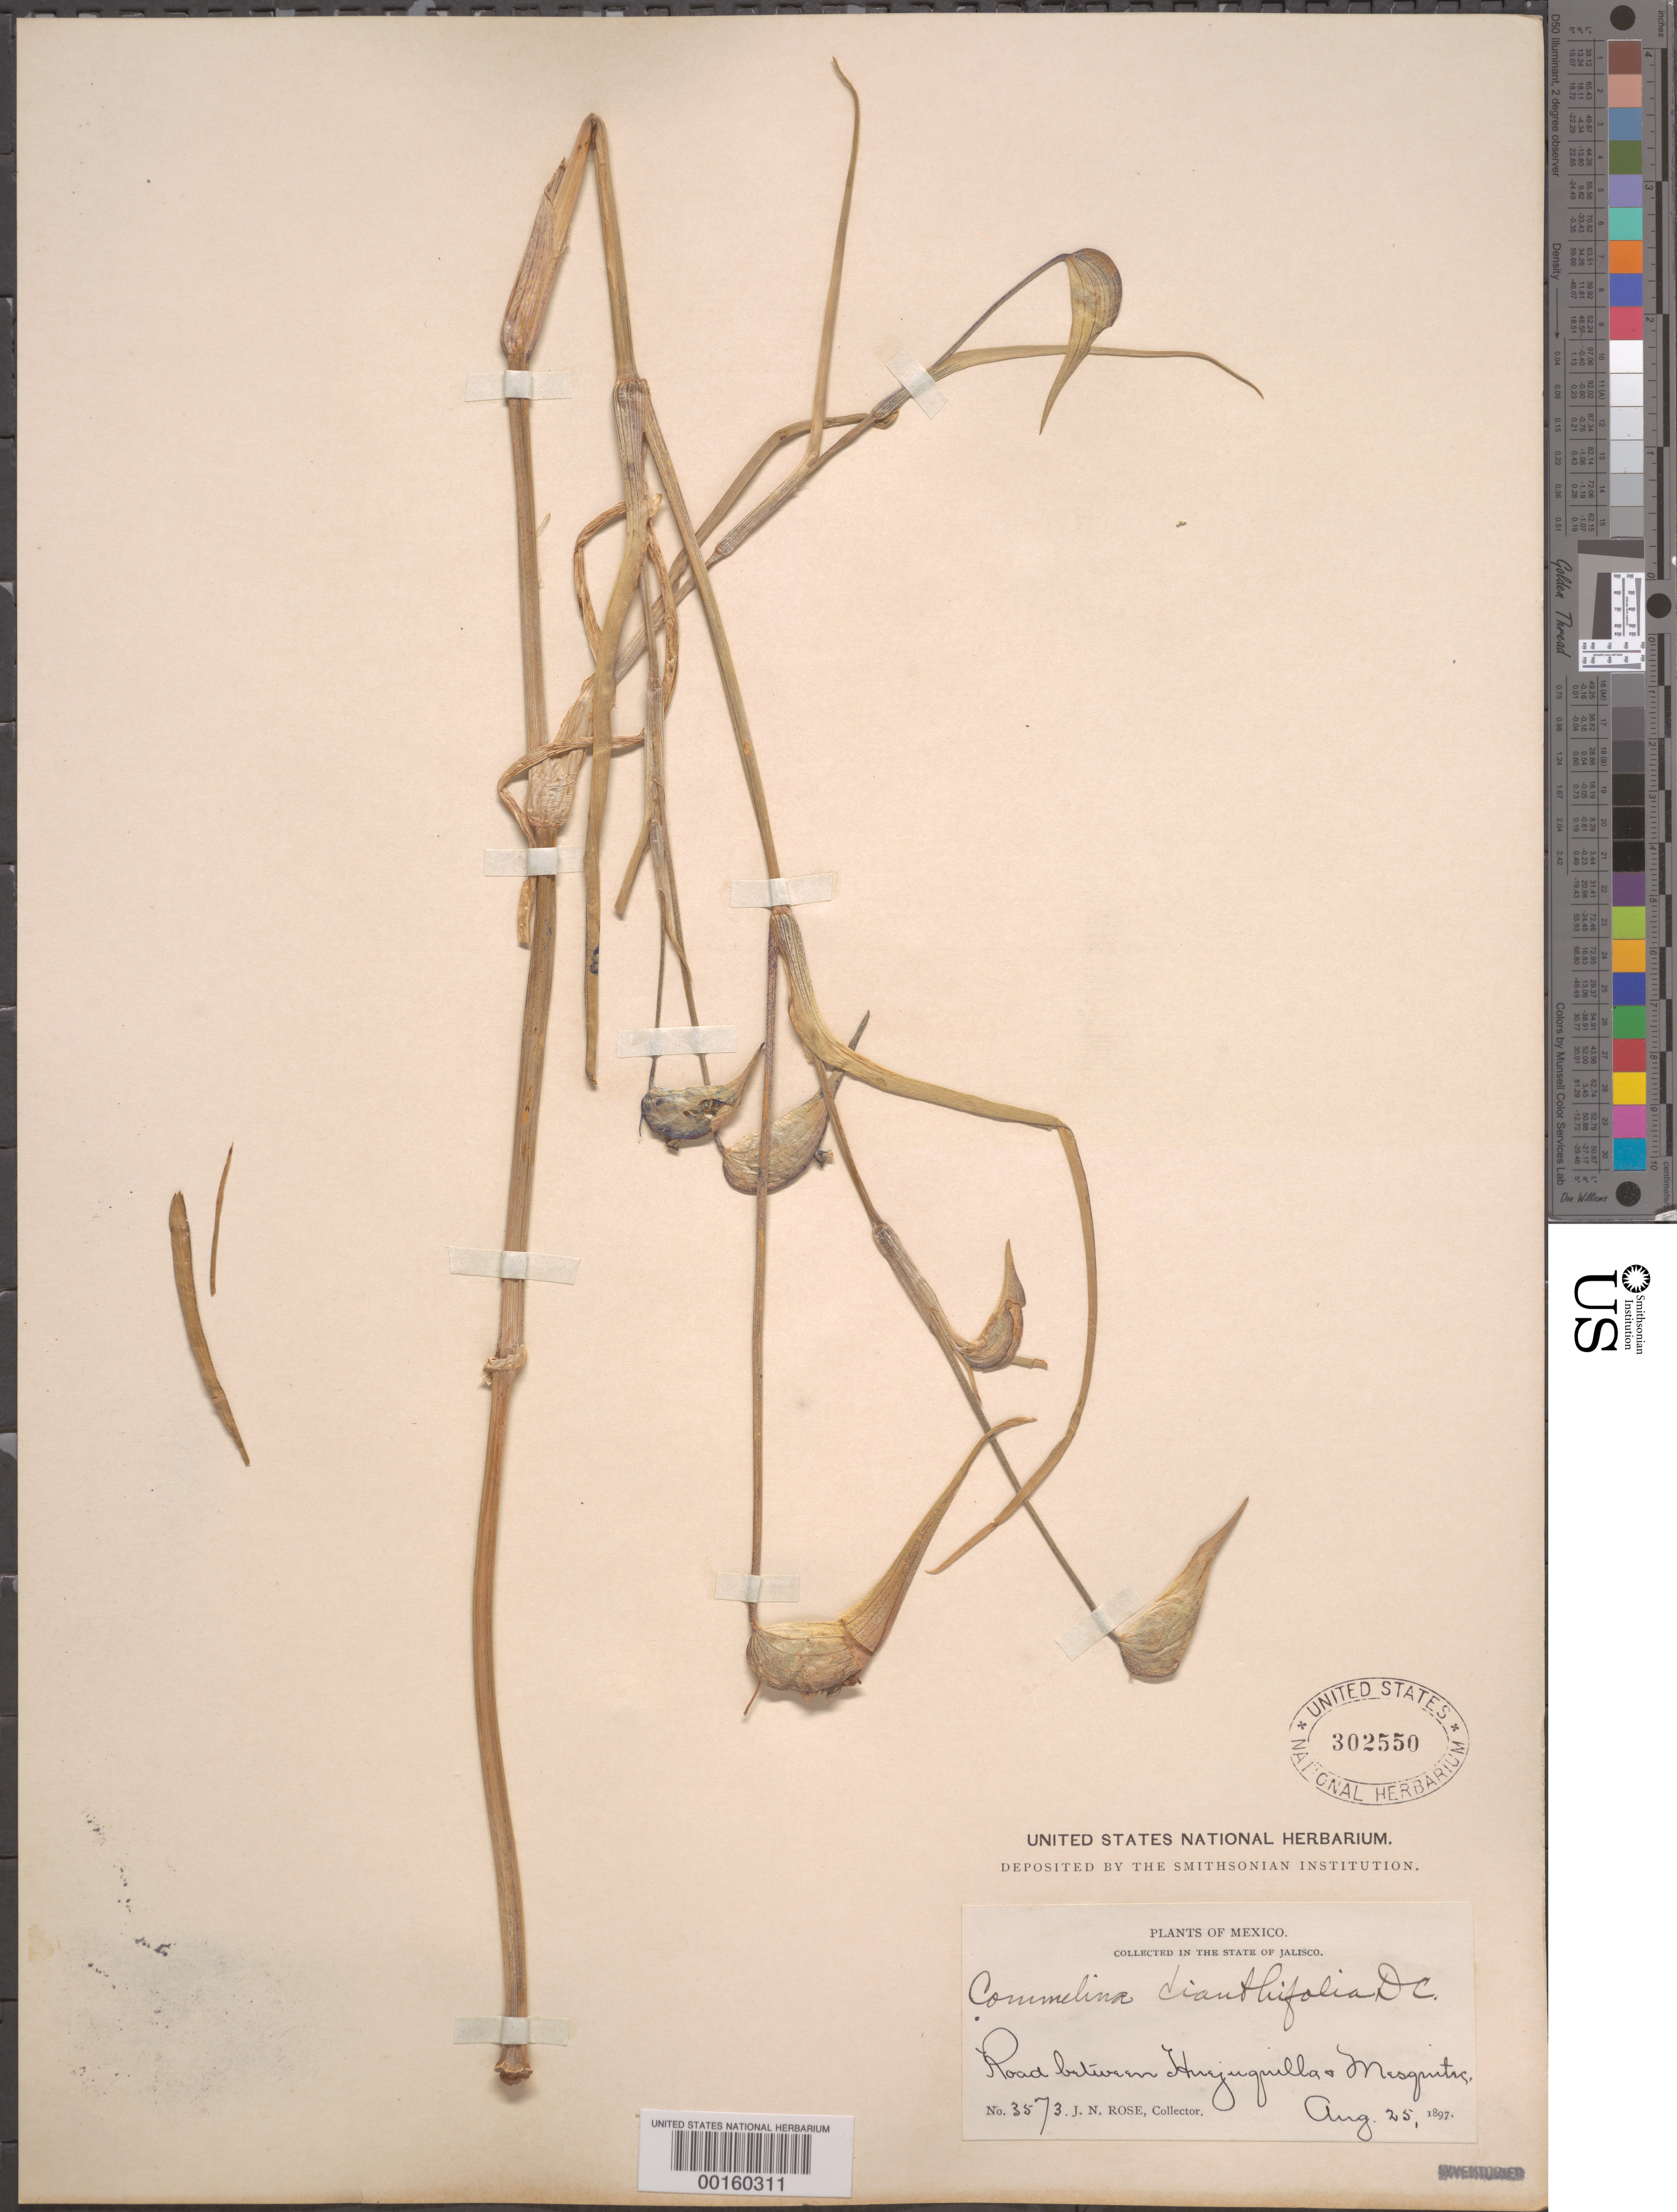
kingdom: Plantae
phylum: Tracheophyta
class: Liliopsida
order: Commelinales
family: Commelinaceae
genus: Commelina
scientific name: Commelina dianthifolia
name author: Redouté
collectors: J. N. Rose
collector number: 3573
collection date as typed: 25 Aug 1897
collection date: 1897-08-25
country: Mexico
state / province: Jalisco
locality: Between Huejuquilla and Mesquitec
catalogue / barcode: US 302550